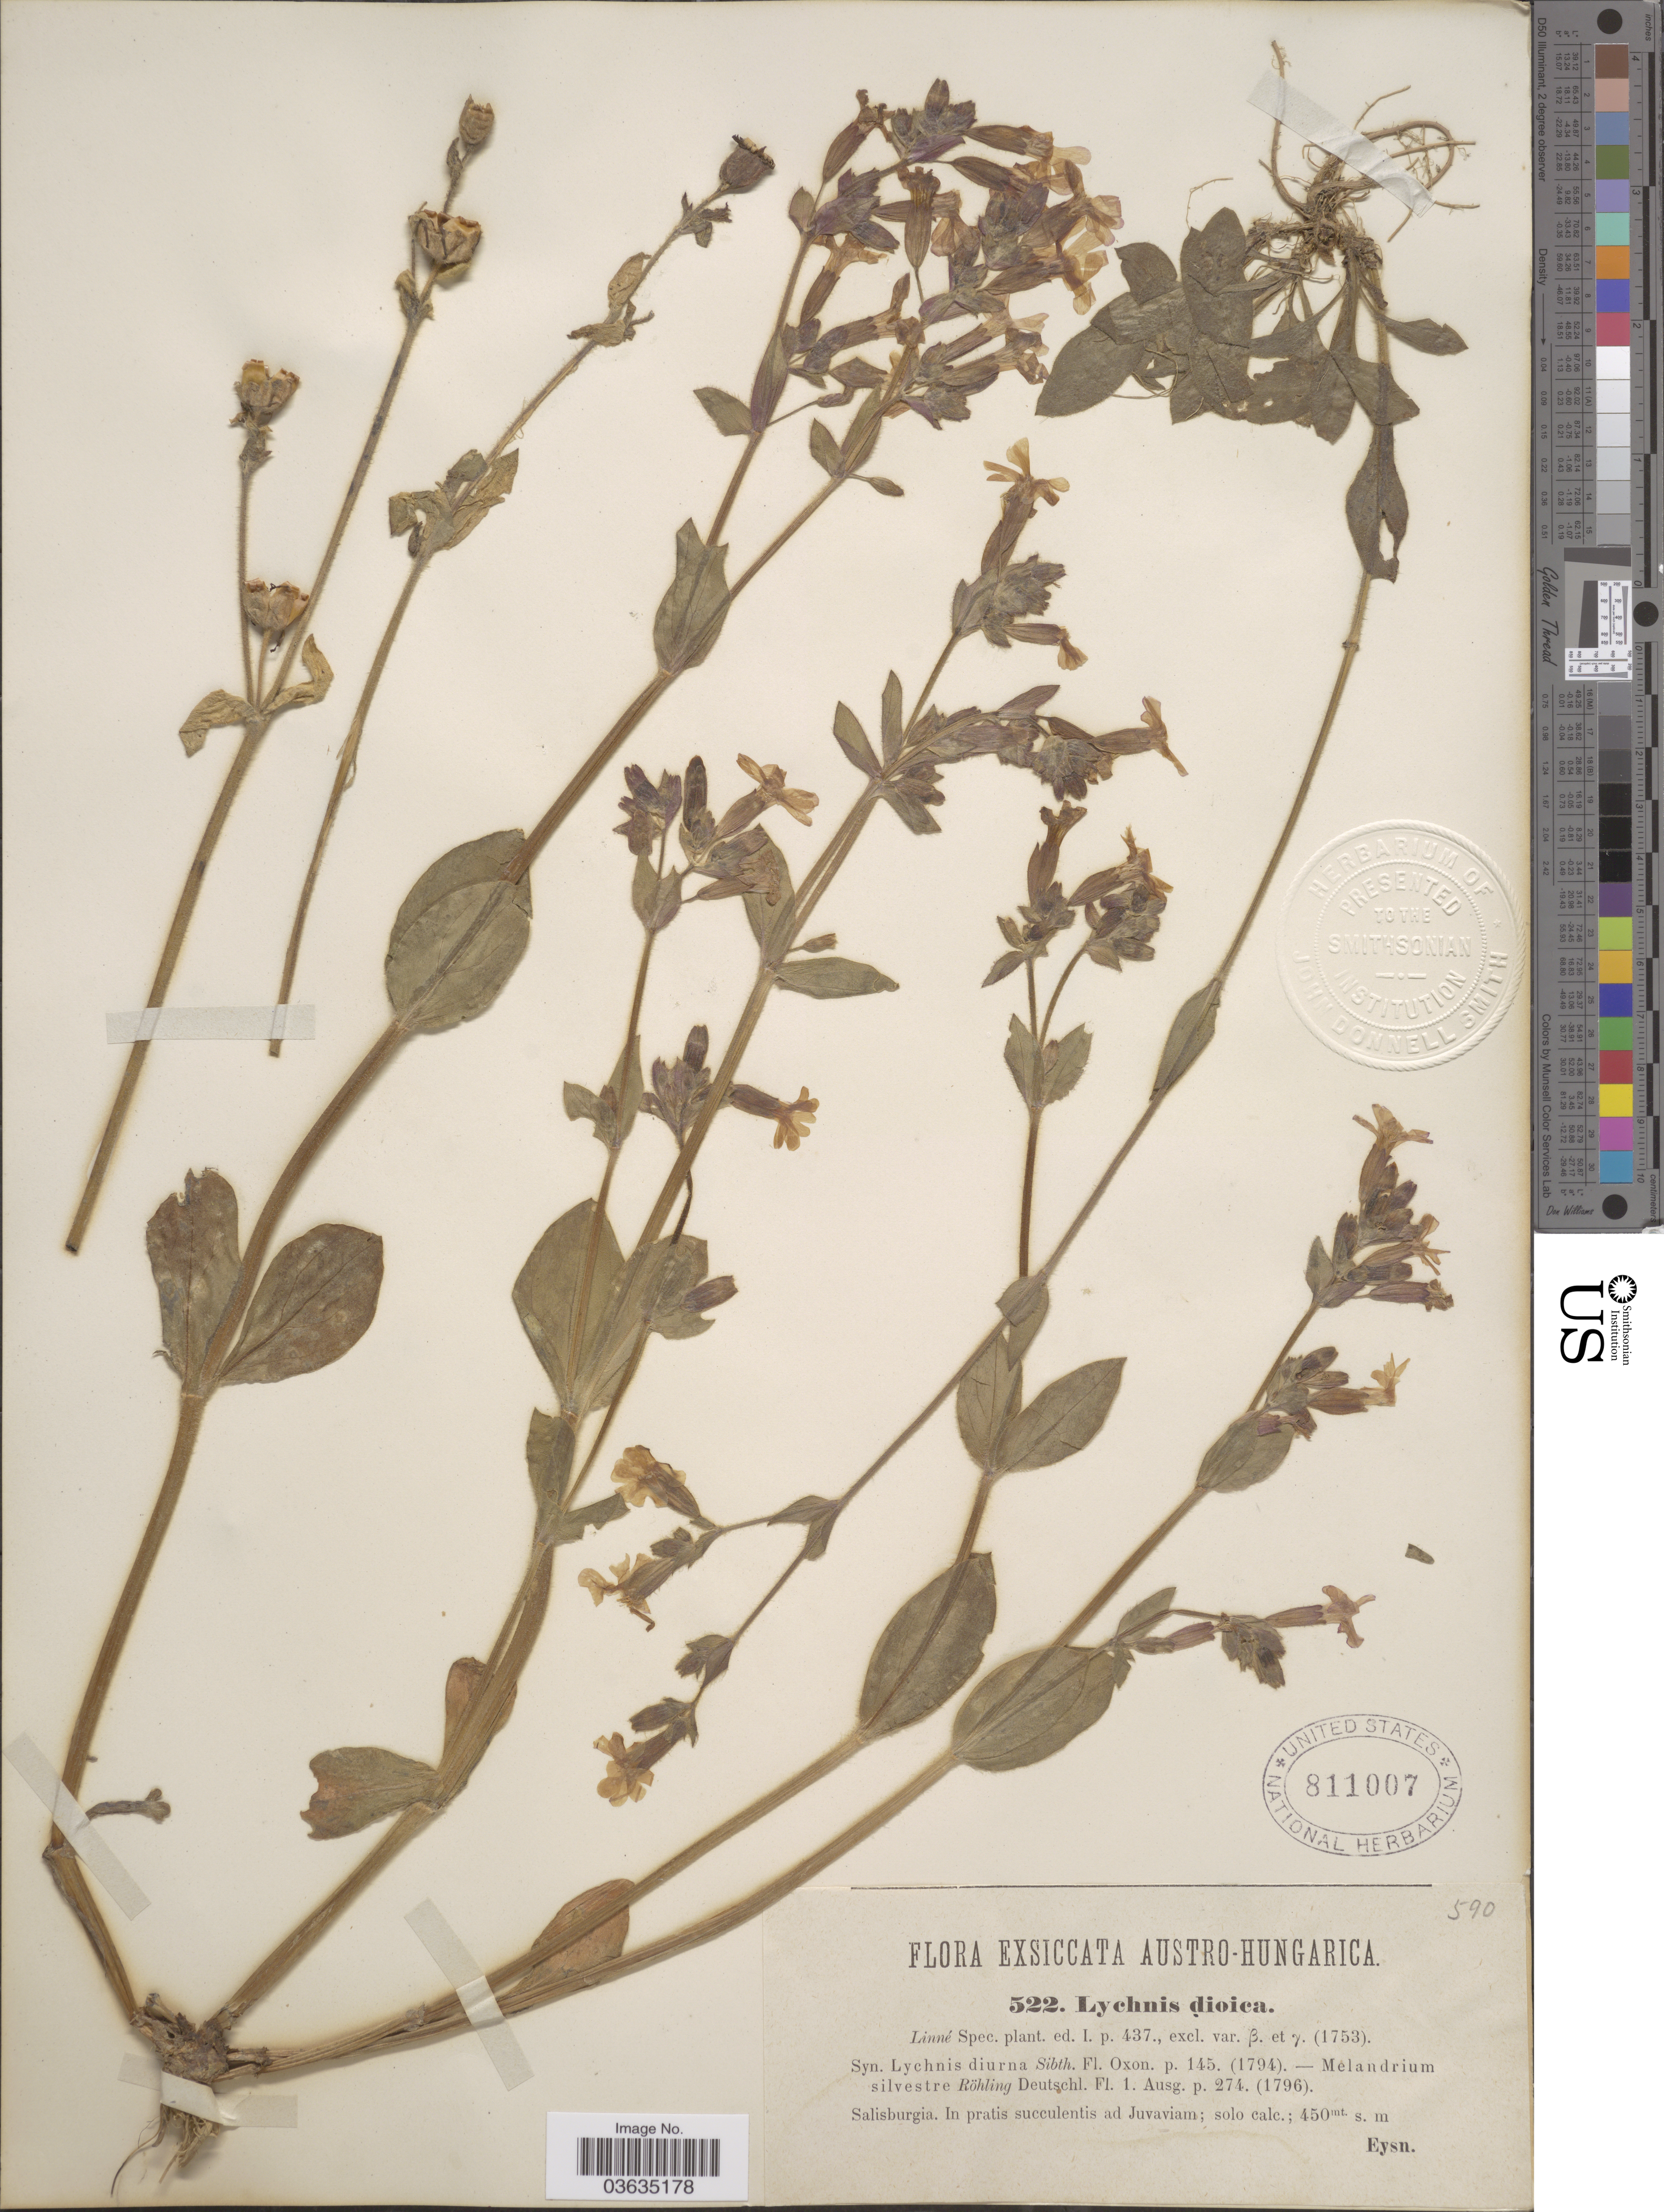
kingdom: Plantae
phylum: Tracheophyta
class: Magnoliopsida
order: Caryophyllales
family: Caryophyllaceae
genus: Silene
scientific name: Silene dioica subsp. dioica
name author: (L.) Clairv.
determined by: Strong, Mark T., (BOT), Smithsonian Institution - National Museum of Natural History (UNITED STATES)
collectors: -. Eysn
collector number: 522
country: Austria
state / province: Salzburg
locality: Austro-Hungarica. Salisburgia. In pratis succulentis ad Juvaviam.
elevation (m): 450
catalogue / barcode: US 811007